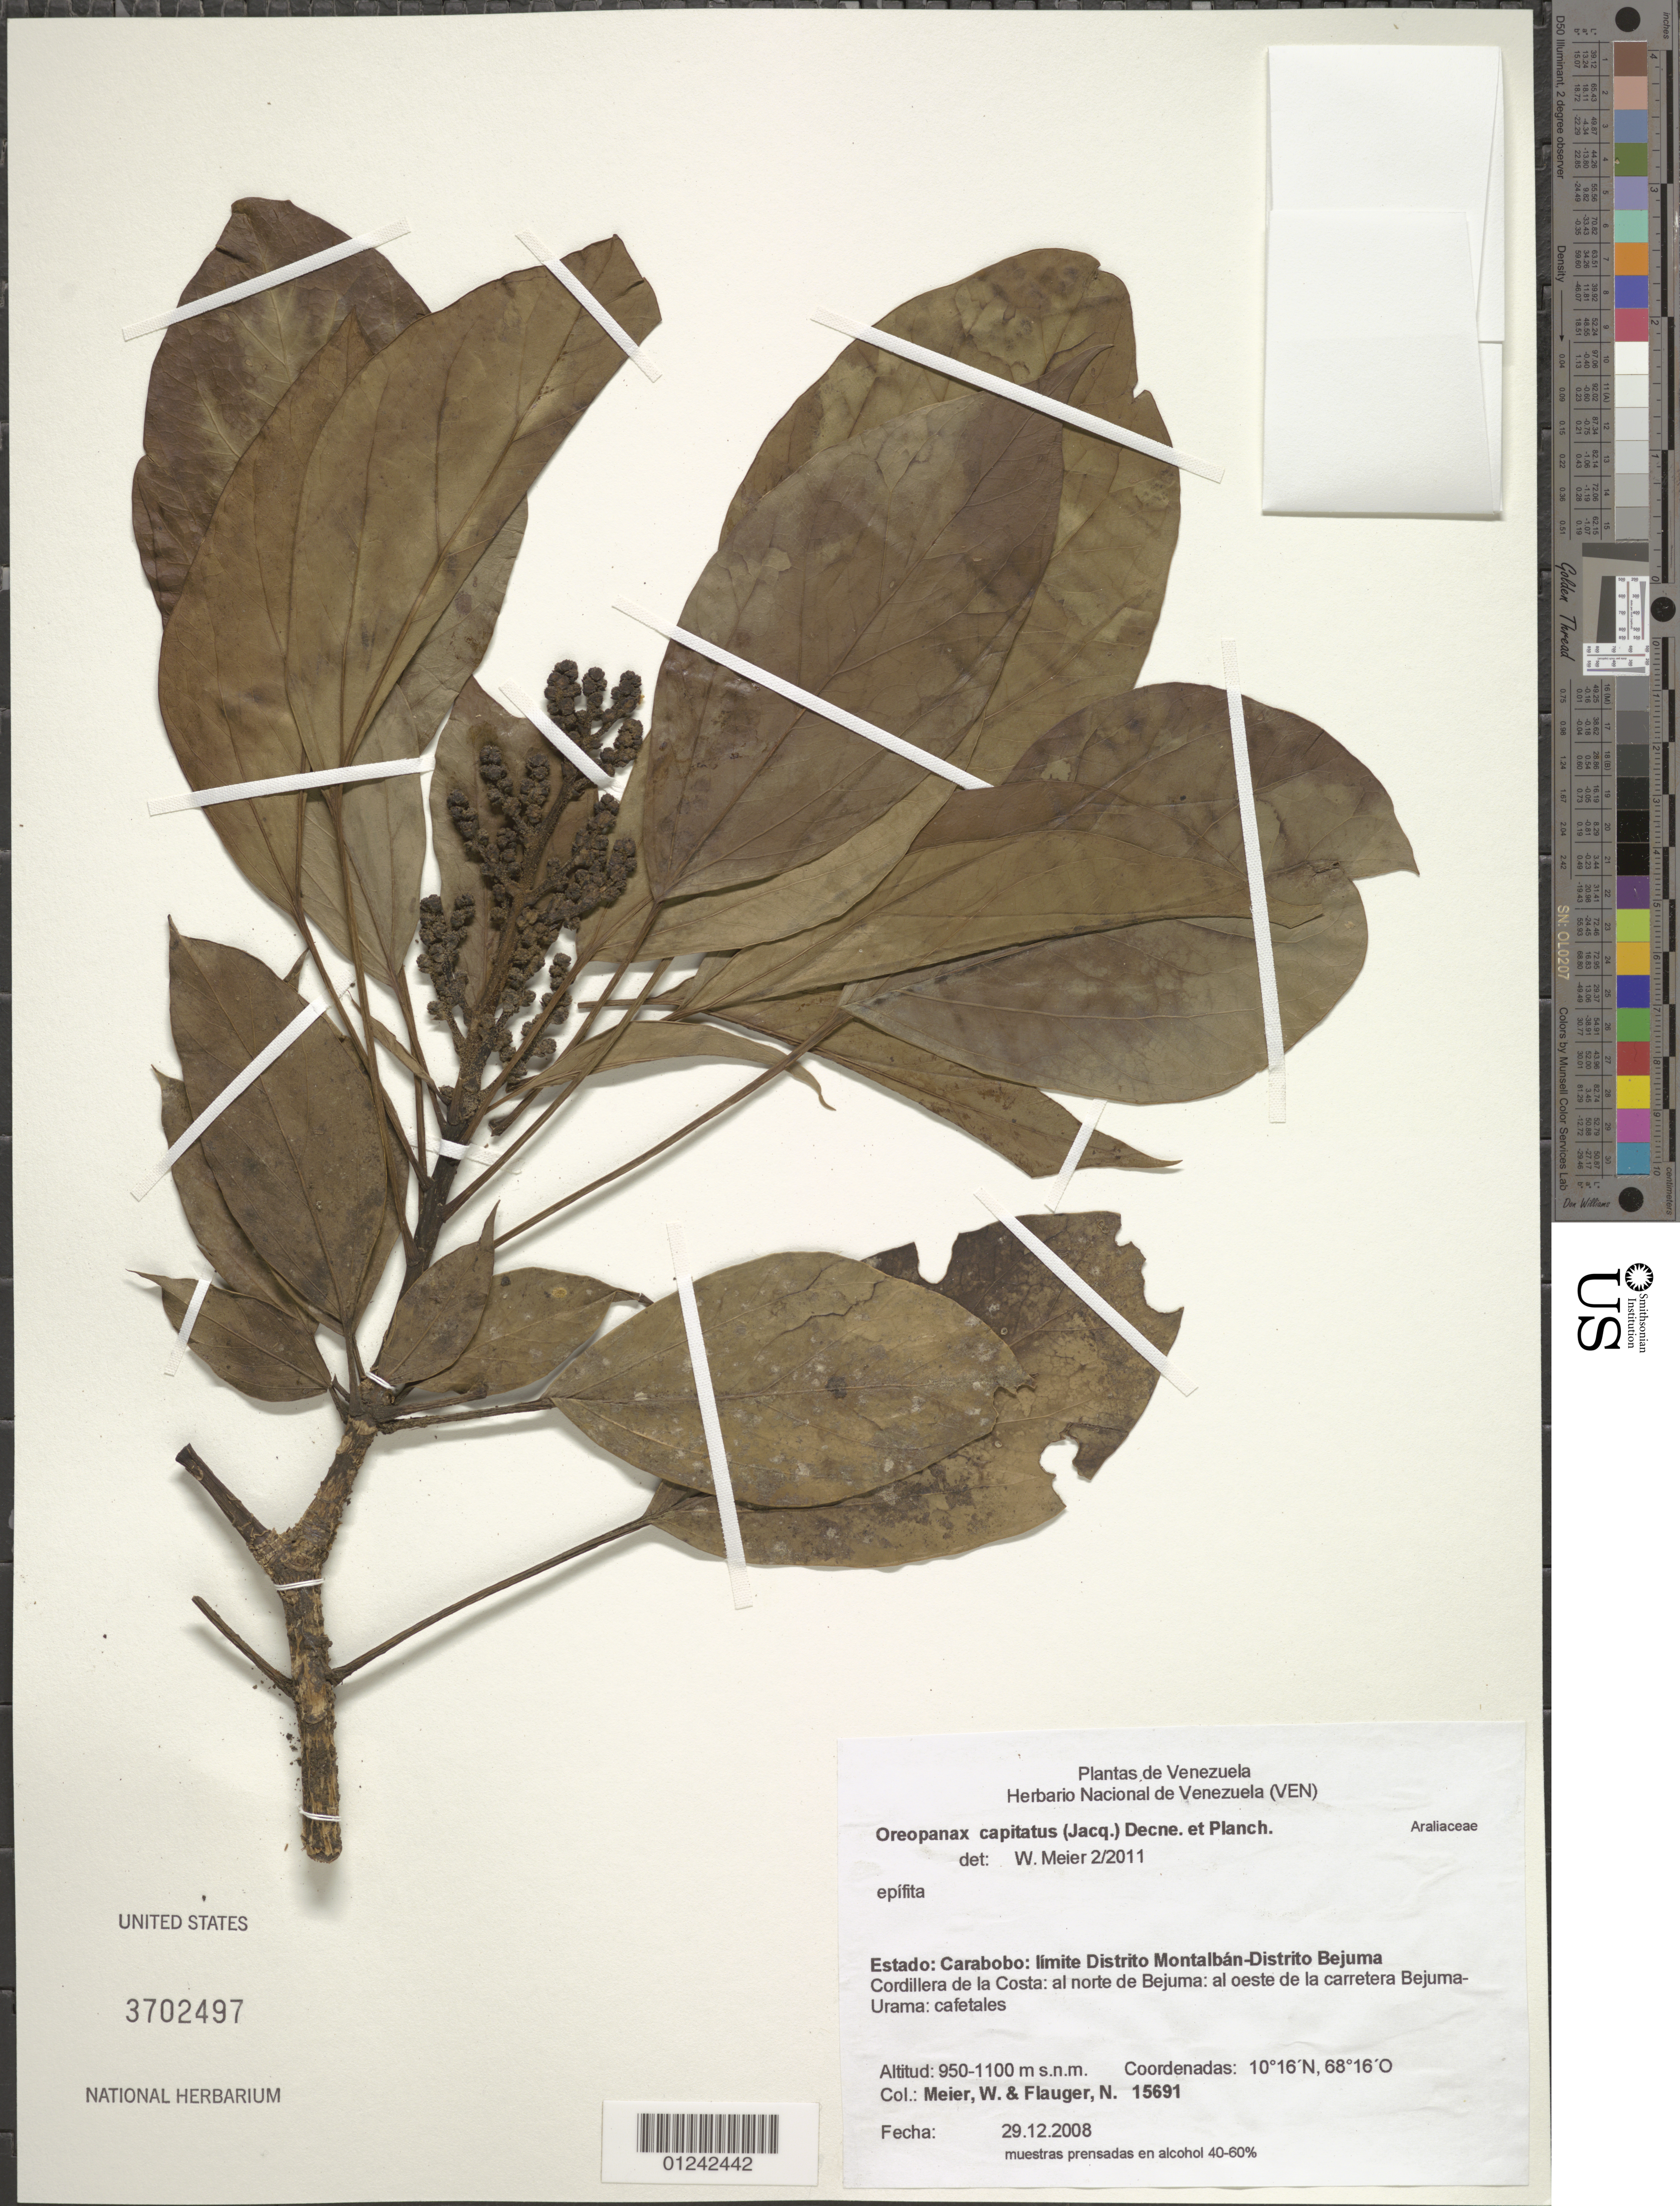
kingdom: Plantae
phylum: Tracheophyta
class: Magnoliopsida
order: Apiales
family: Araliaceae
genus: Oreopanax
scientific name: Oreopanax capitatus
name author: (Jacq.) Decne. & Planch.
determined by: Meier, Winfried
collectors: W. Meier & N. Flauger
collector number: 15691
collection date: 2008-12-29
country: Venezuela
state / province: Carabobo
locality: Esatado: Carabobo: limite Distrito Montalban-Distrito Bejuma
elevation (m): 950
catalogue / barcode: US 3702497